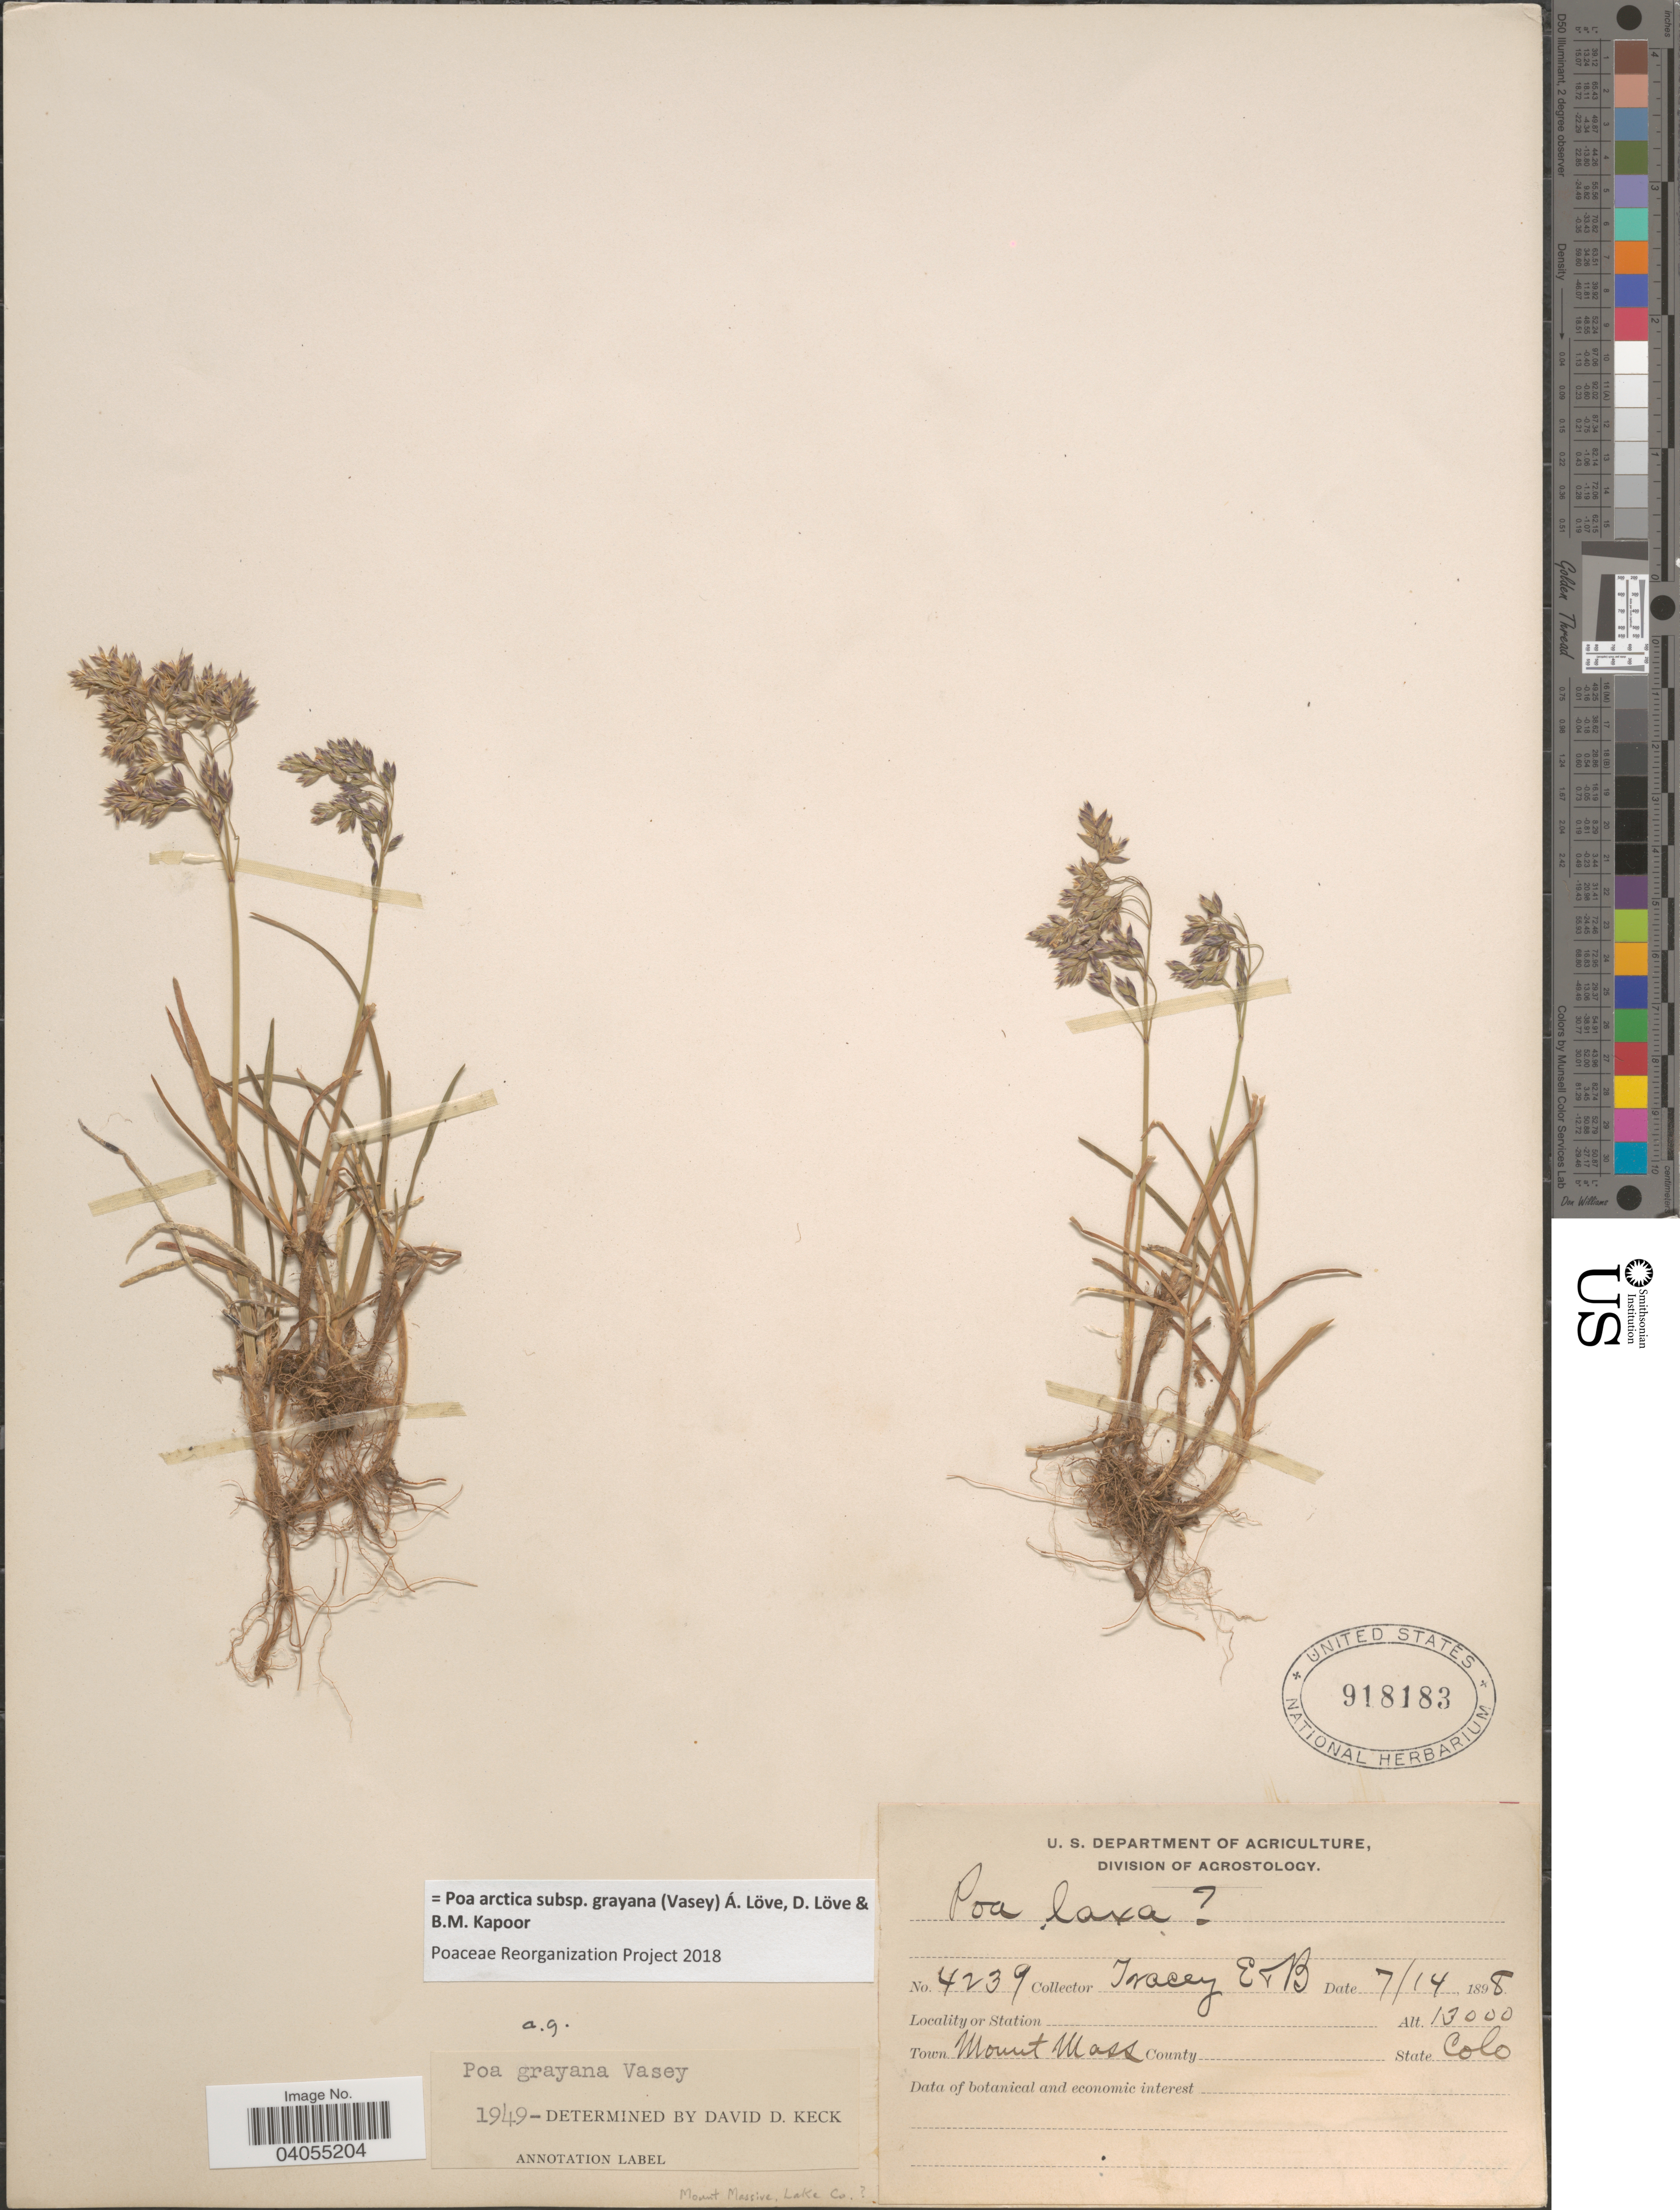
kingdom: Plantae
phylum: Tracheophyta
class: Liliopsida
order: Poales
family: Poaceae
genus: Poa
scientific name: Poa arctica subsp. grayana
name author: (Vasey) Á. Löve et al.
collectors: E. Tracey & B. Tracey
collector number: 4239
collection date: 1898-07-14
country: United States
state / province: Colorado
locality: Town Mount Mass.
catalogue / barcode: US 918183